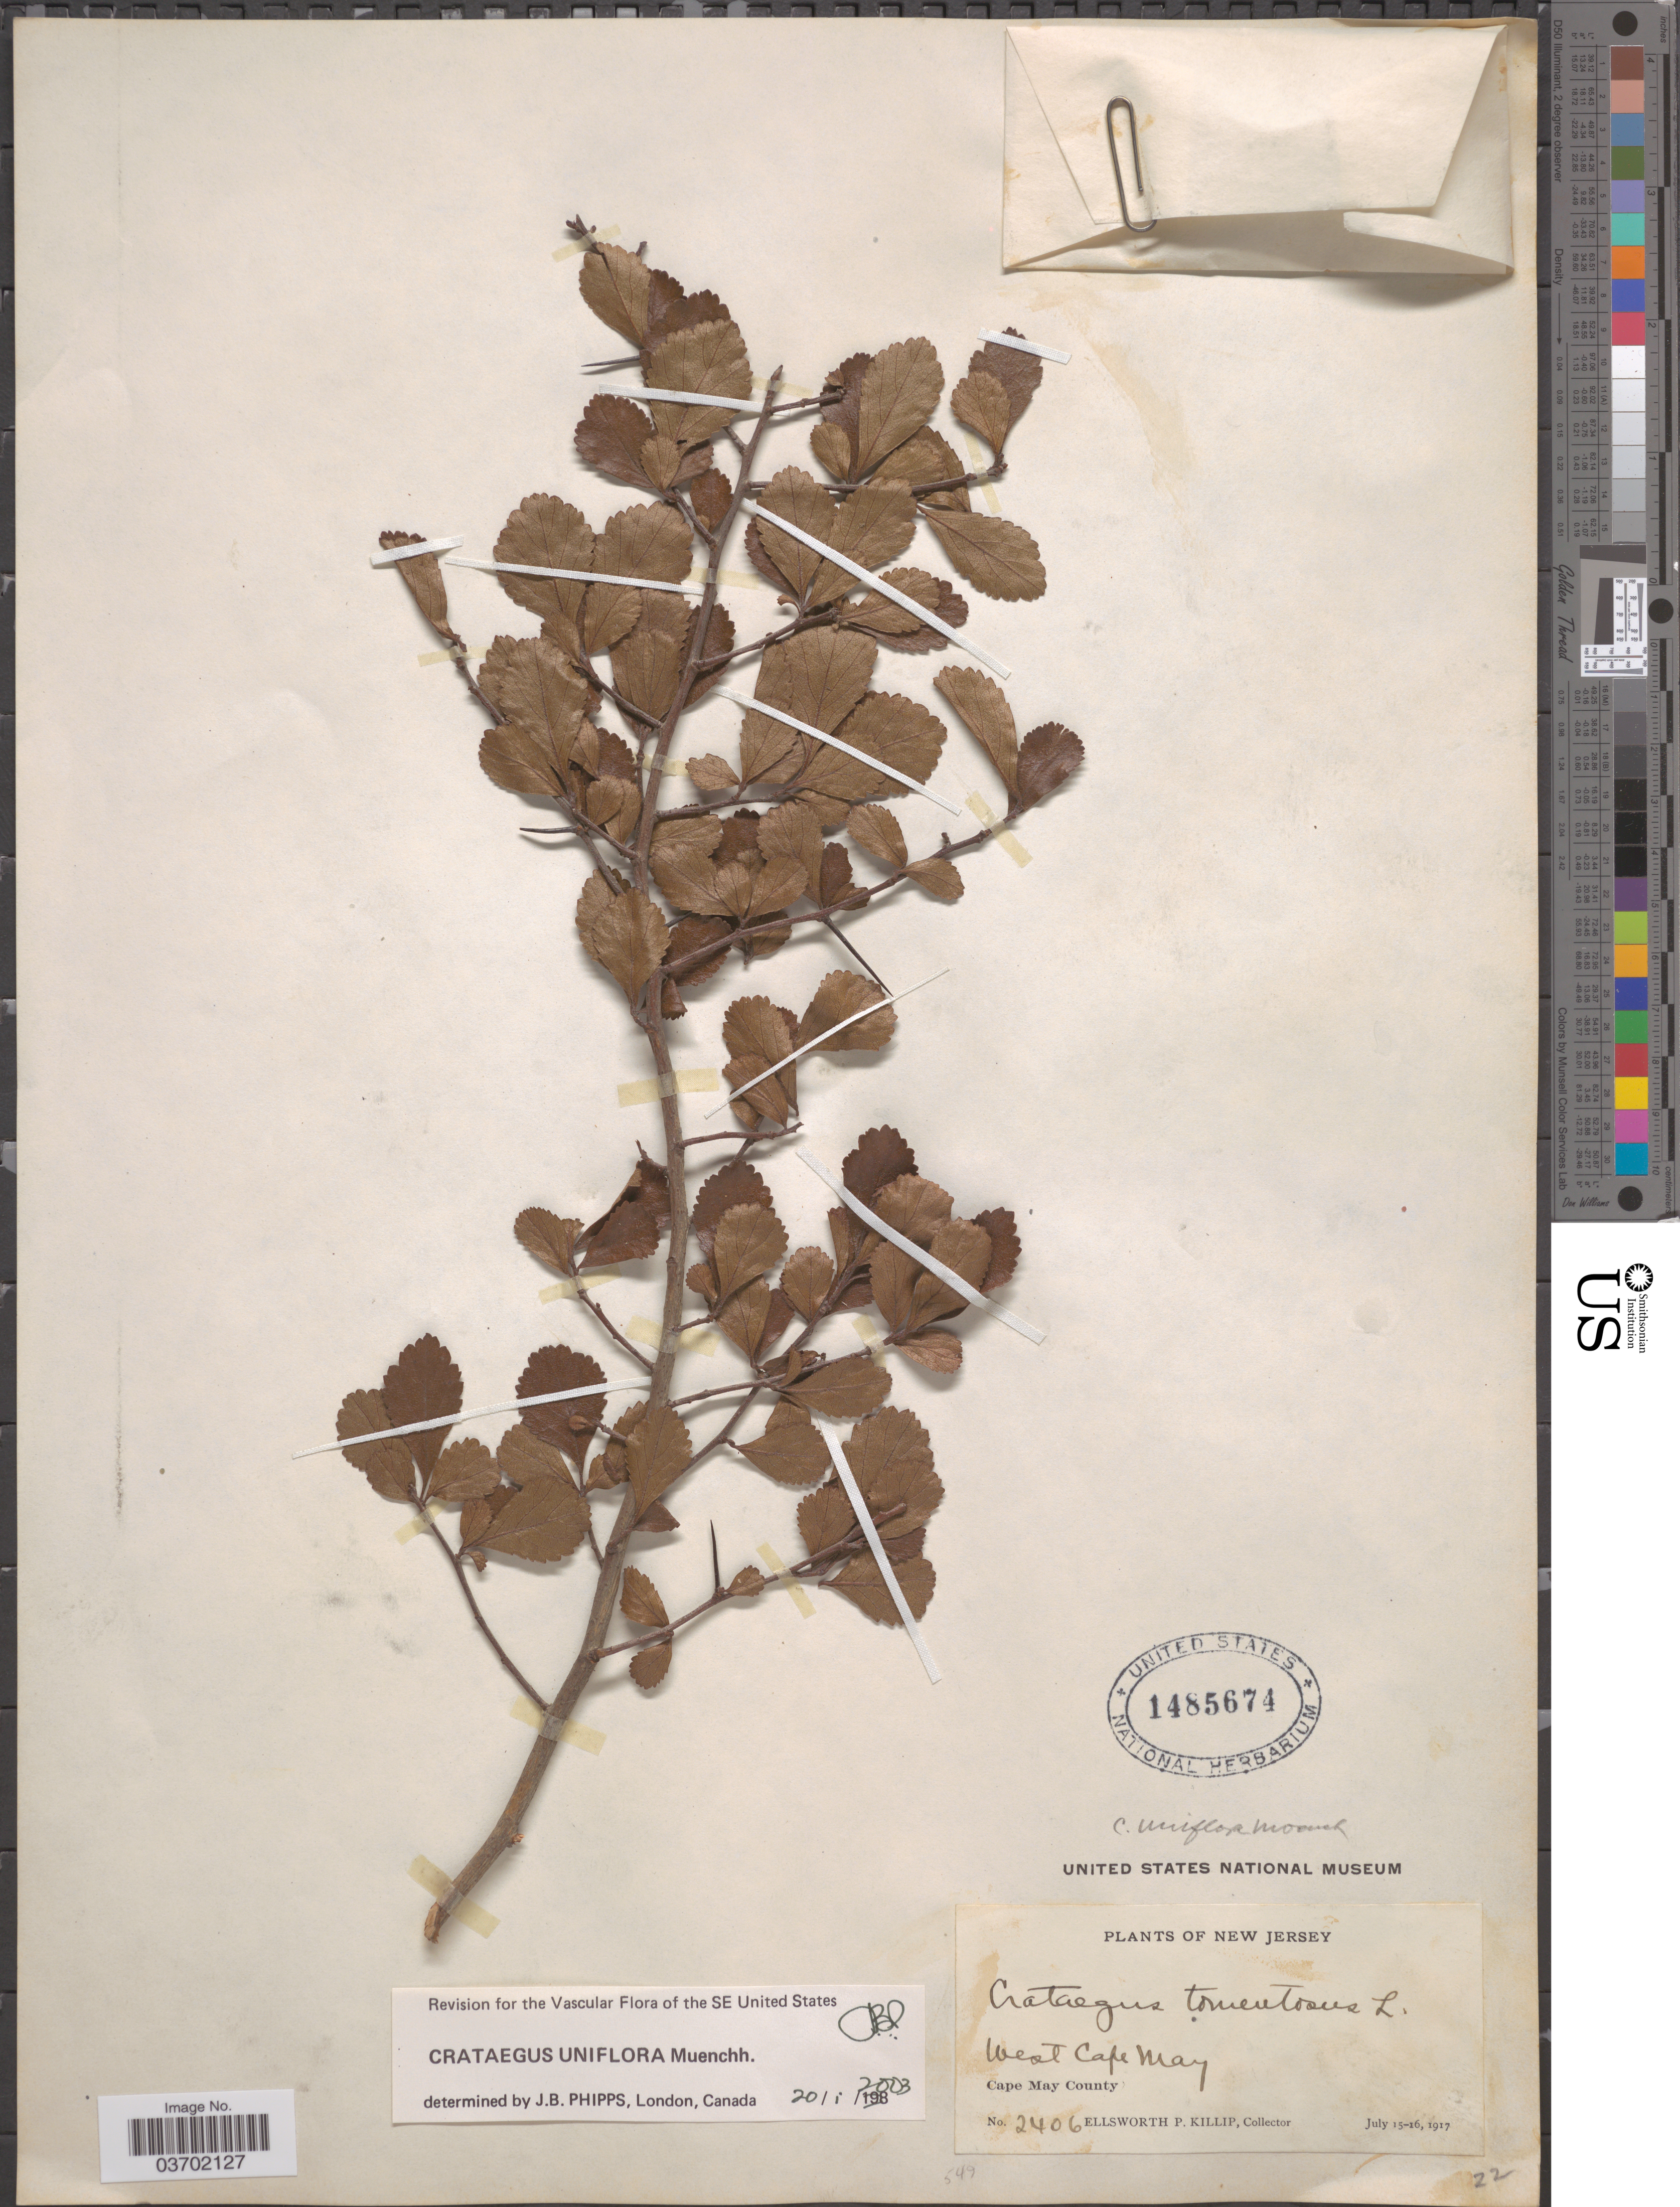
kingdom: Plantae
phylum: Tracheophyta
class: Magnoliopsida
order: Rosales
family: Rosaceae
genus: Crataegus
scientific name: Crataegus uniflora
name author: Münchh.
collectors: E. P. Killip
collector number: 2406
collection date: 1917-07-15/1917-07-16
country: United States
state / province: New Jersey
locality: West Cape May. Cape May County.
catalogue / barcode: US 1485674